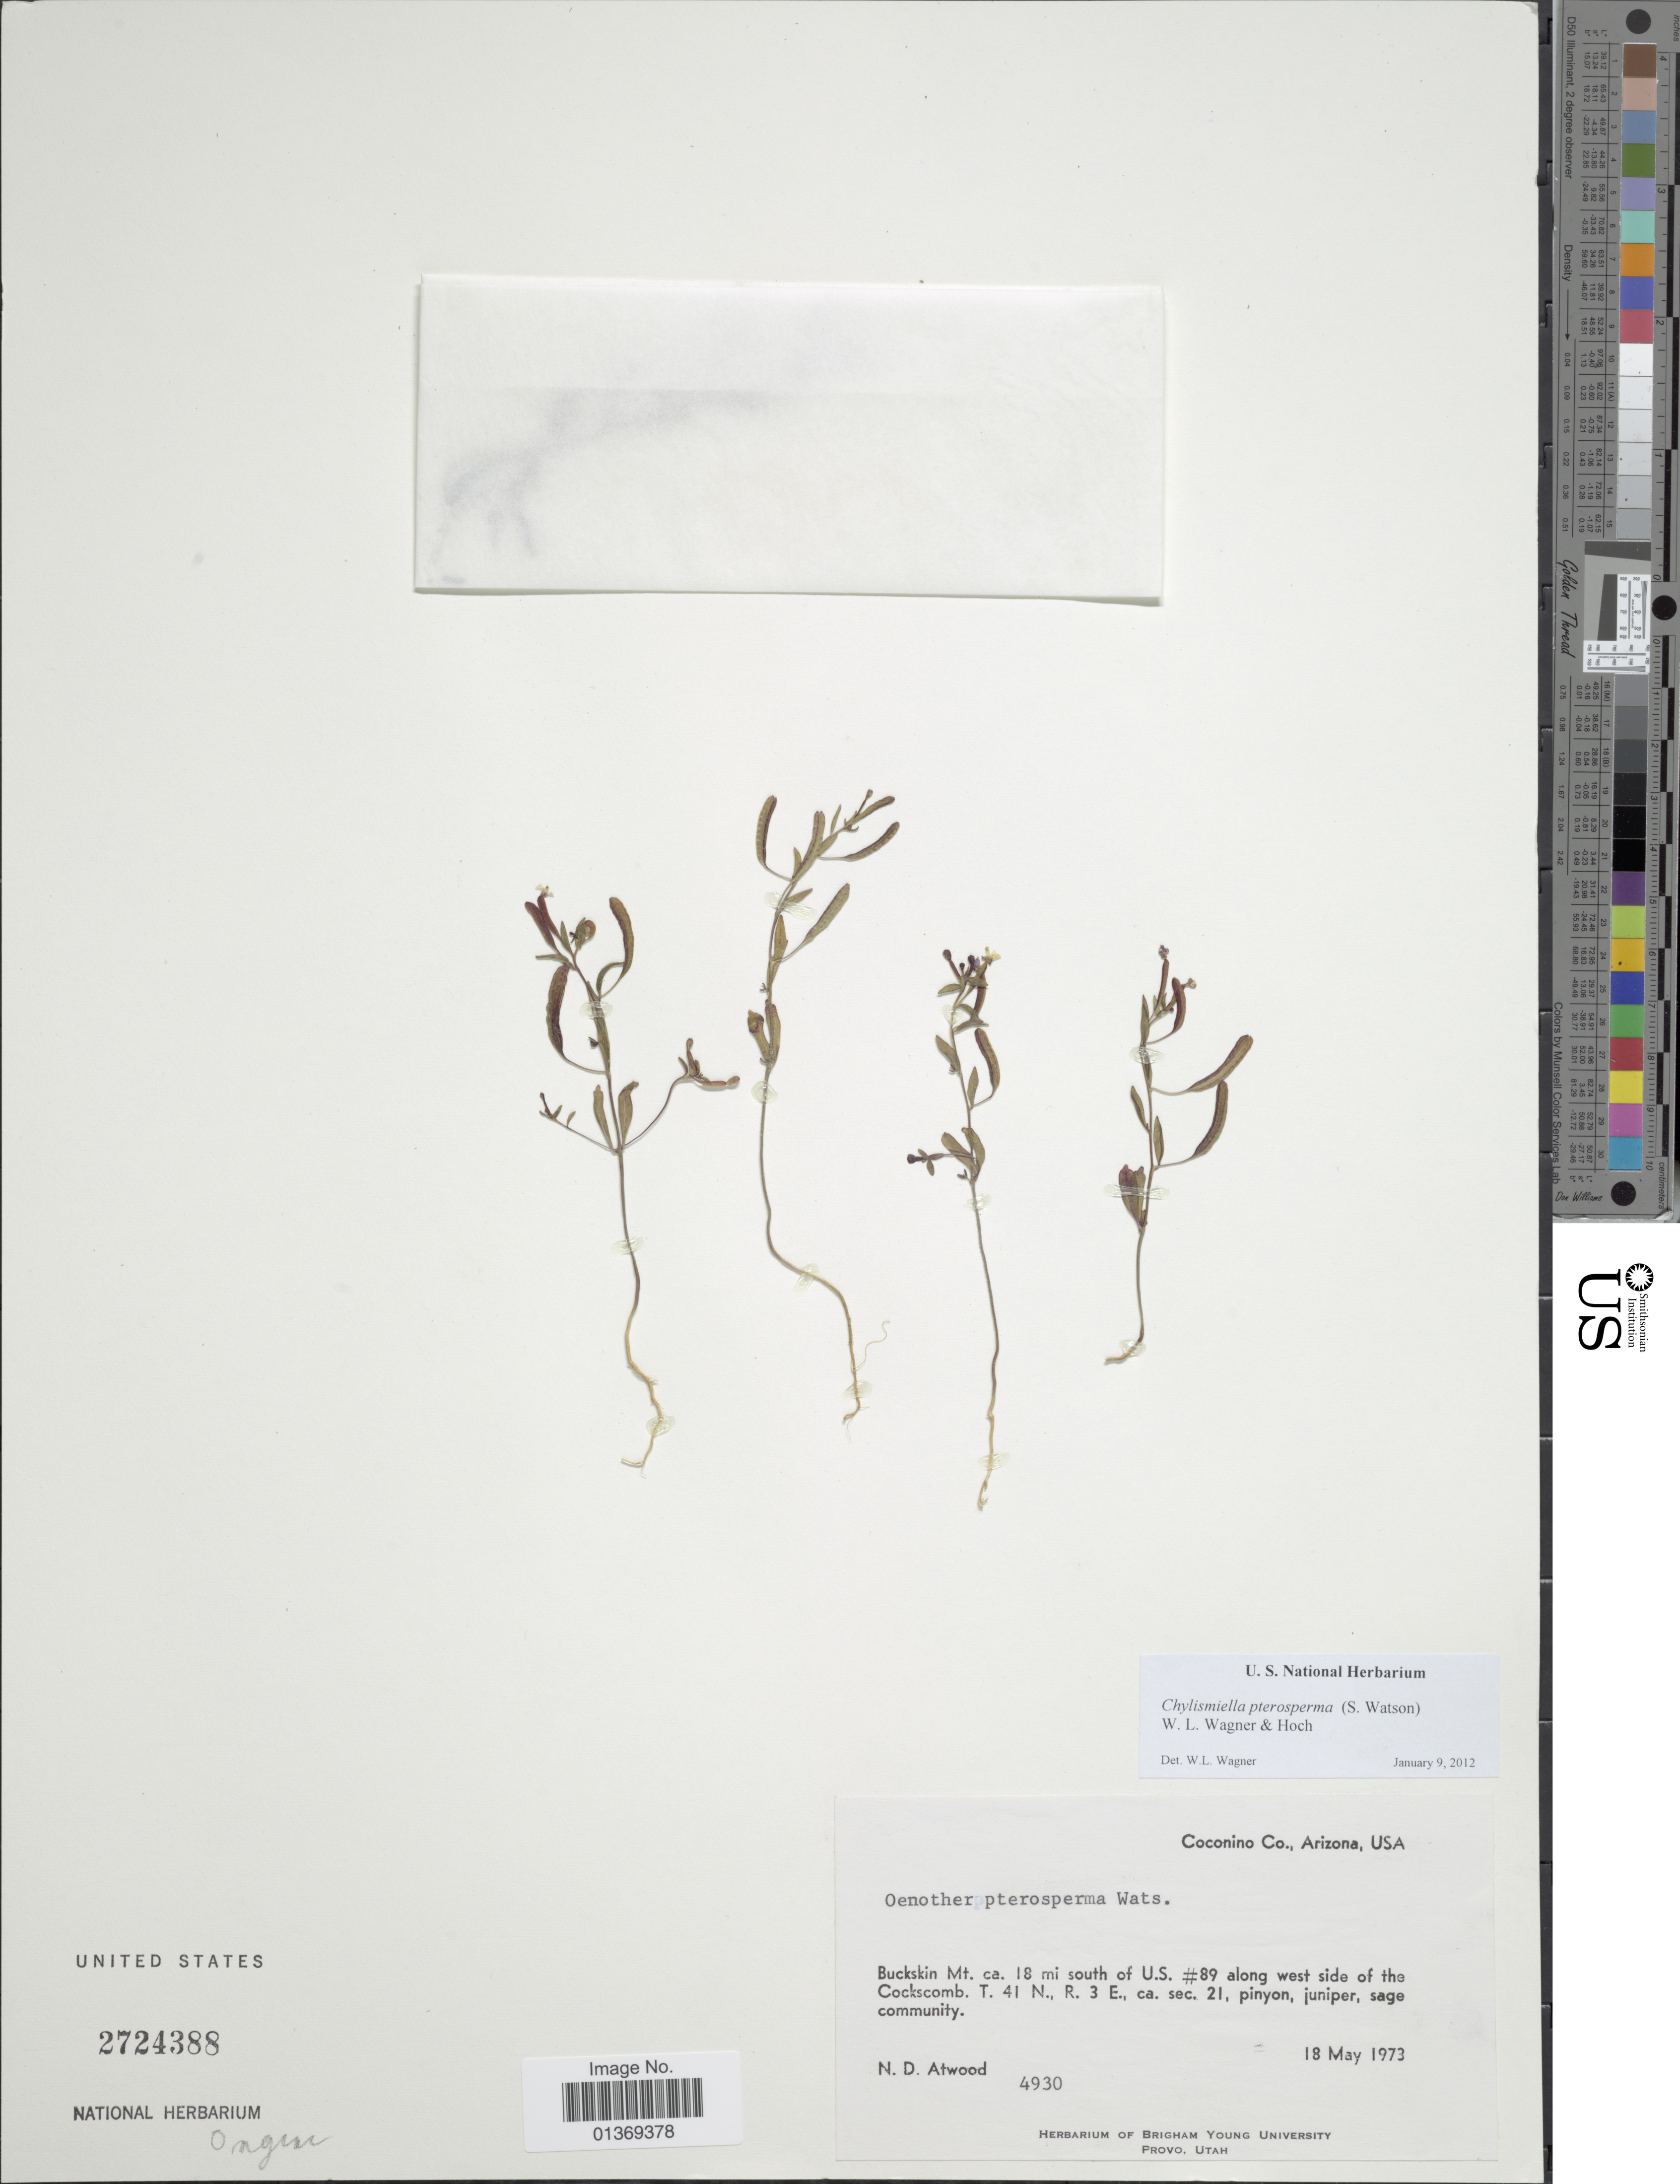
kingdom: Plantae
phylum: Tracheophyta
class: Magnoliopsida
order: Myrtales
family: Onagraceae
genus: Chylismiella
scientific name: Chylismiella pterosperma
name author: (S. Watson) W.L. Wagner & Hoch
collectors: N. Atwood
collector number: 4930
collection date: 1973-05-18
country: United States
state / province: Arizona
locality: Coconino Co., Buckskin Mt. ca. 18 mi south of U.S. #89 along west side of the Cockscomb, T. 41 N., R. 3 E., ca. sec. 21, pinyon, juniper, sage community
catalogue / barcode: US 2724388